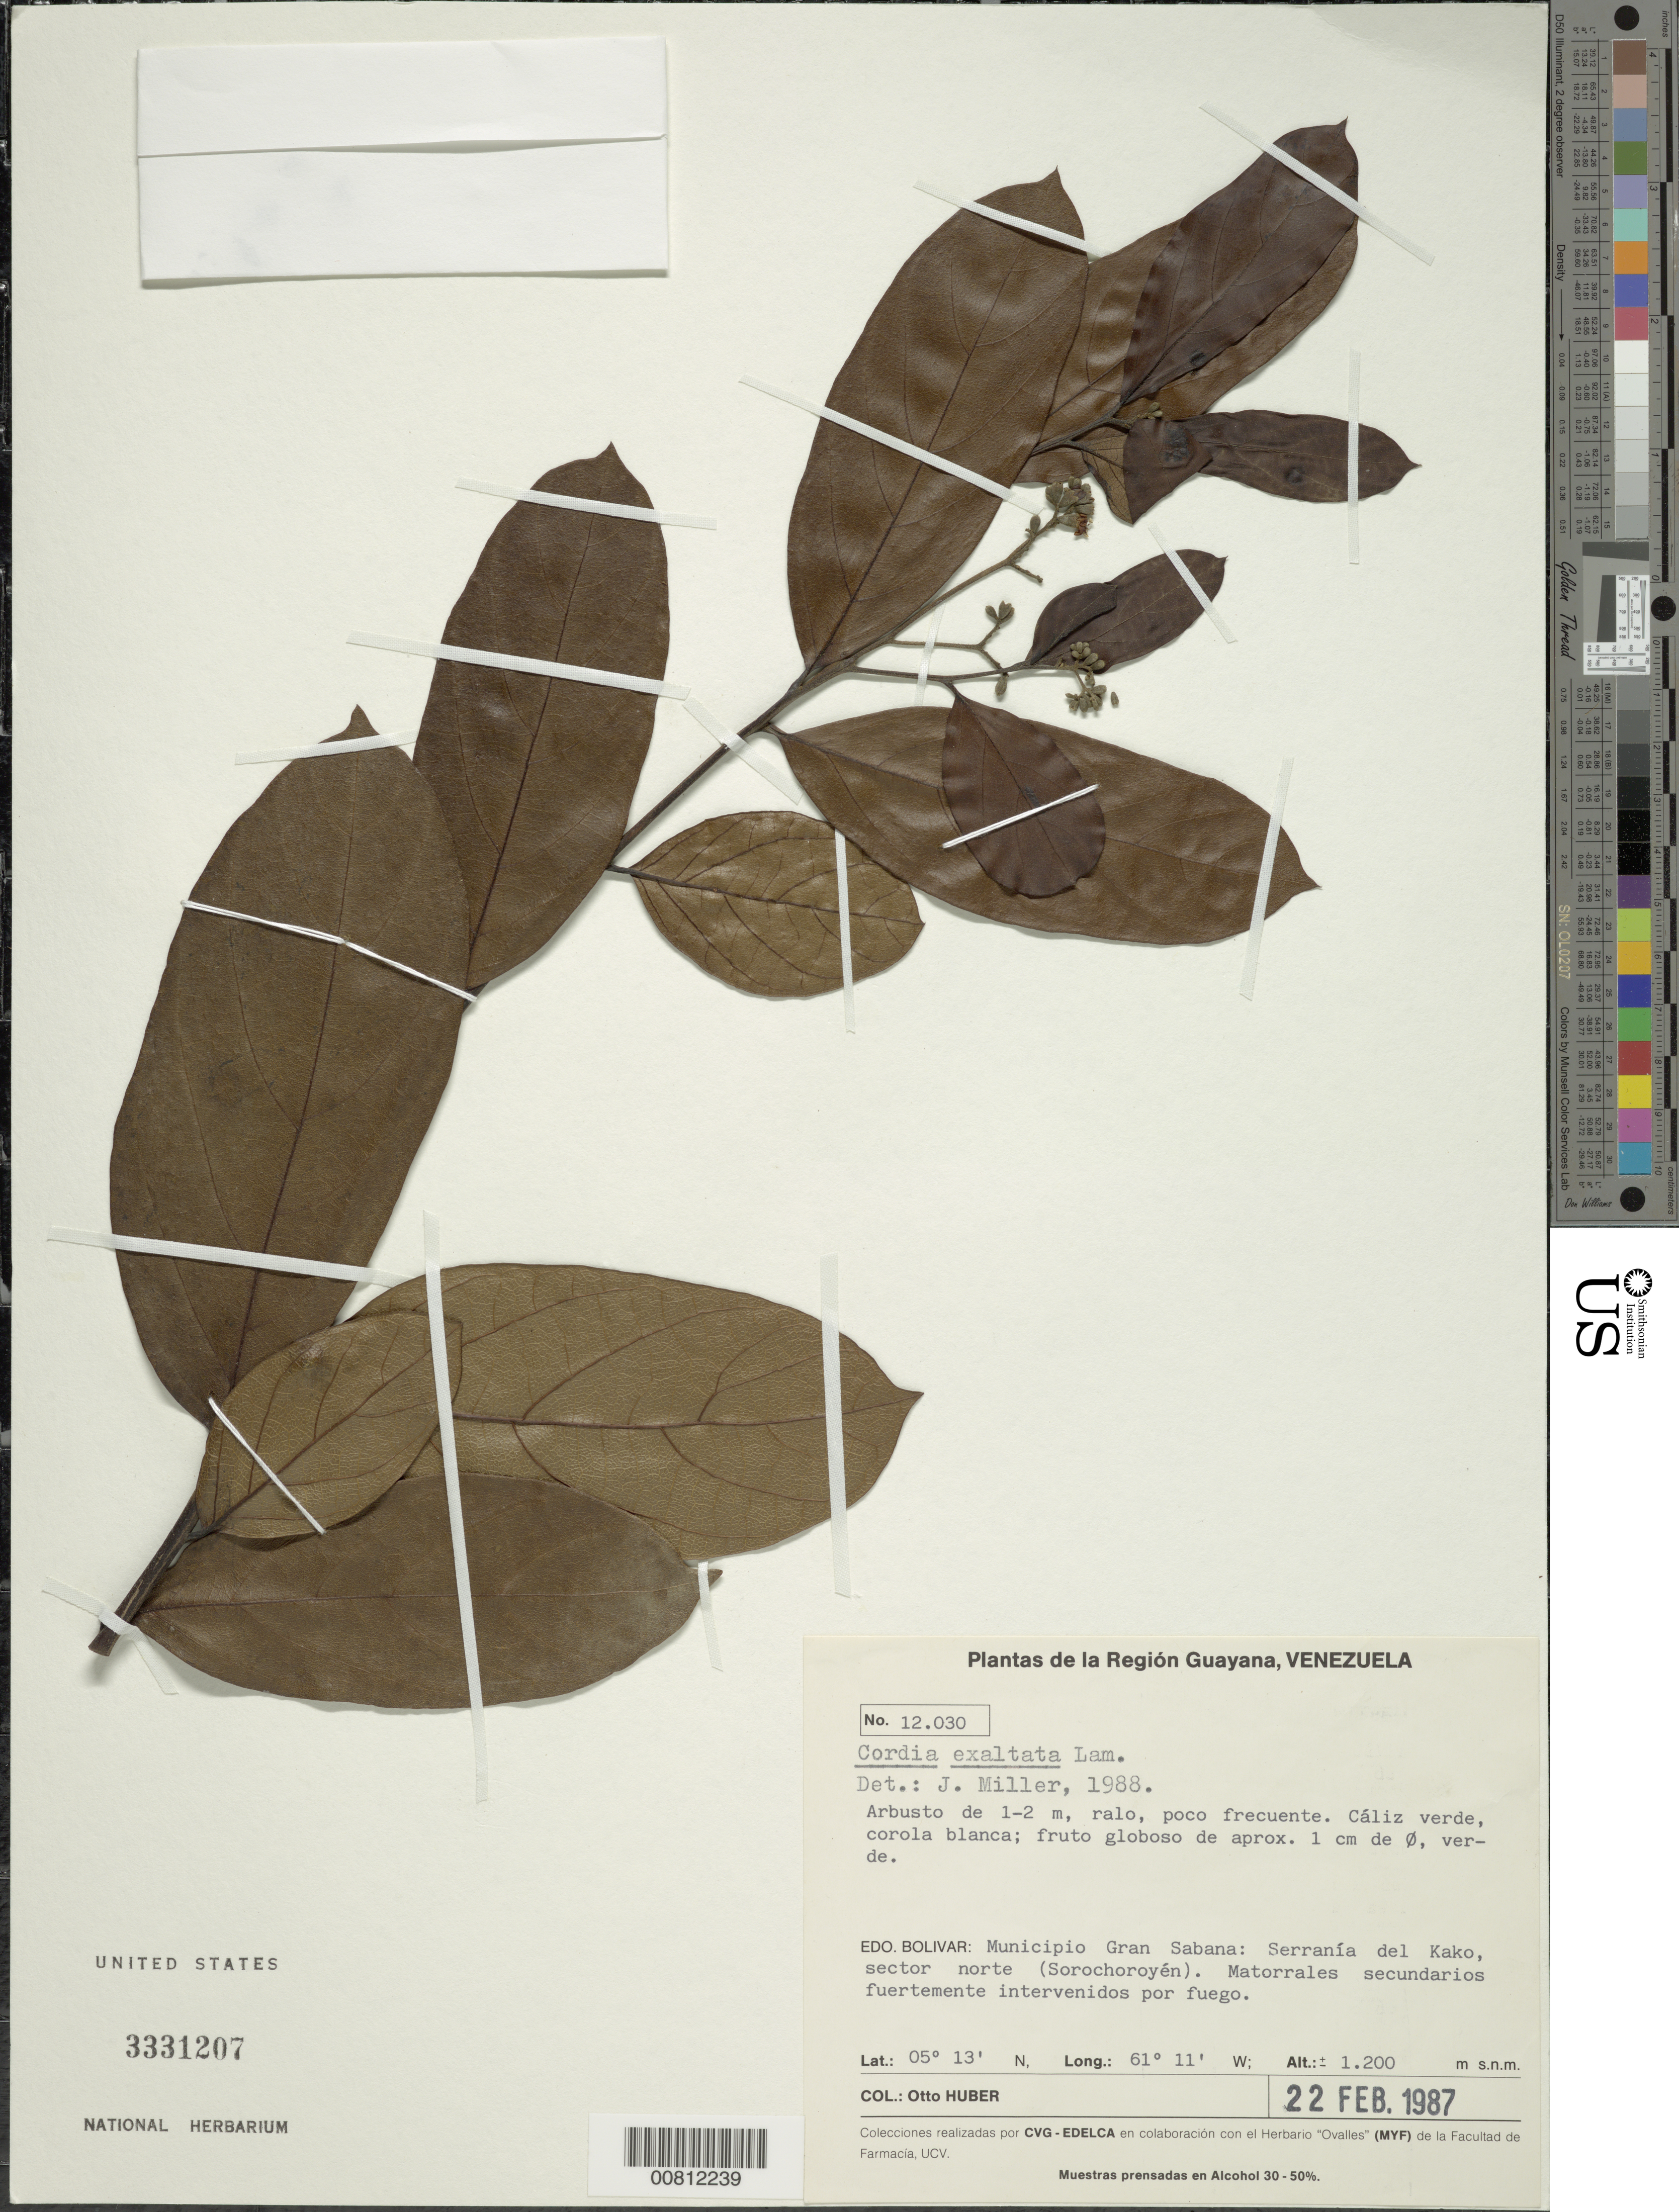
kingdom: Plantae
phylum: Tracheophyta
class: Magnoliopsida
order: Boraginales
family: Cordiaceae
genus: Cordia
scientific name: Cordia exaltata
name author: Lam.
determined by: Miller, James S., (MO), Missouri Botanical Garden (UNITED STATES)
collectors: O. Huber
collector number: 12030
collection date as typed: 22-Feb-87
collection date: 1987-02-22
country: Venezuela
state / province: Bolívar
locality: Mun. Gran Sabana, Serrania del Kako, sector norte (Sorochoroyen)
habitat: Matorrales secundarios fuertemente intervenidos por fuego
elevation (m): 1200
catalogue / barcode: US 3331207